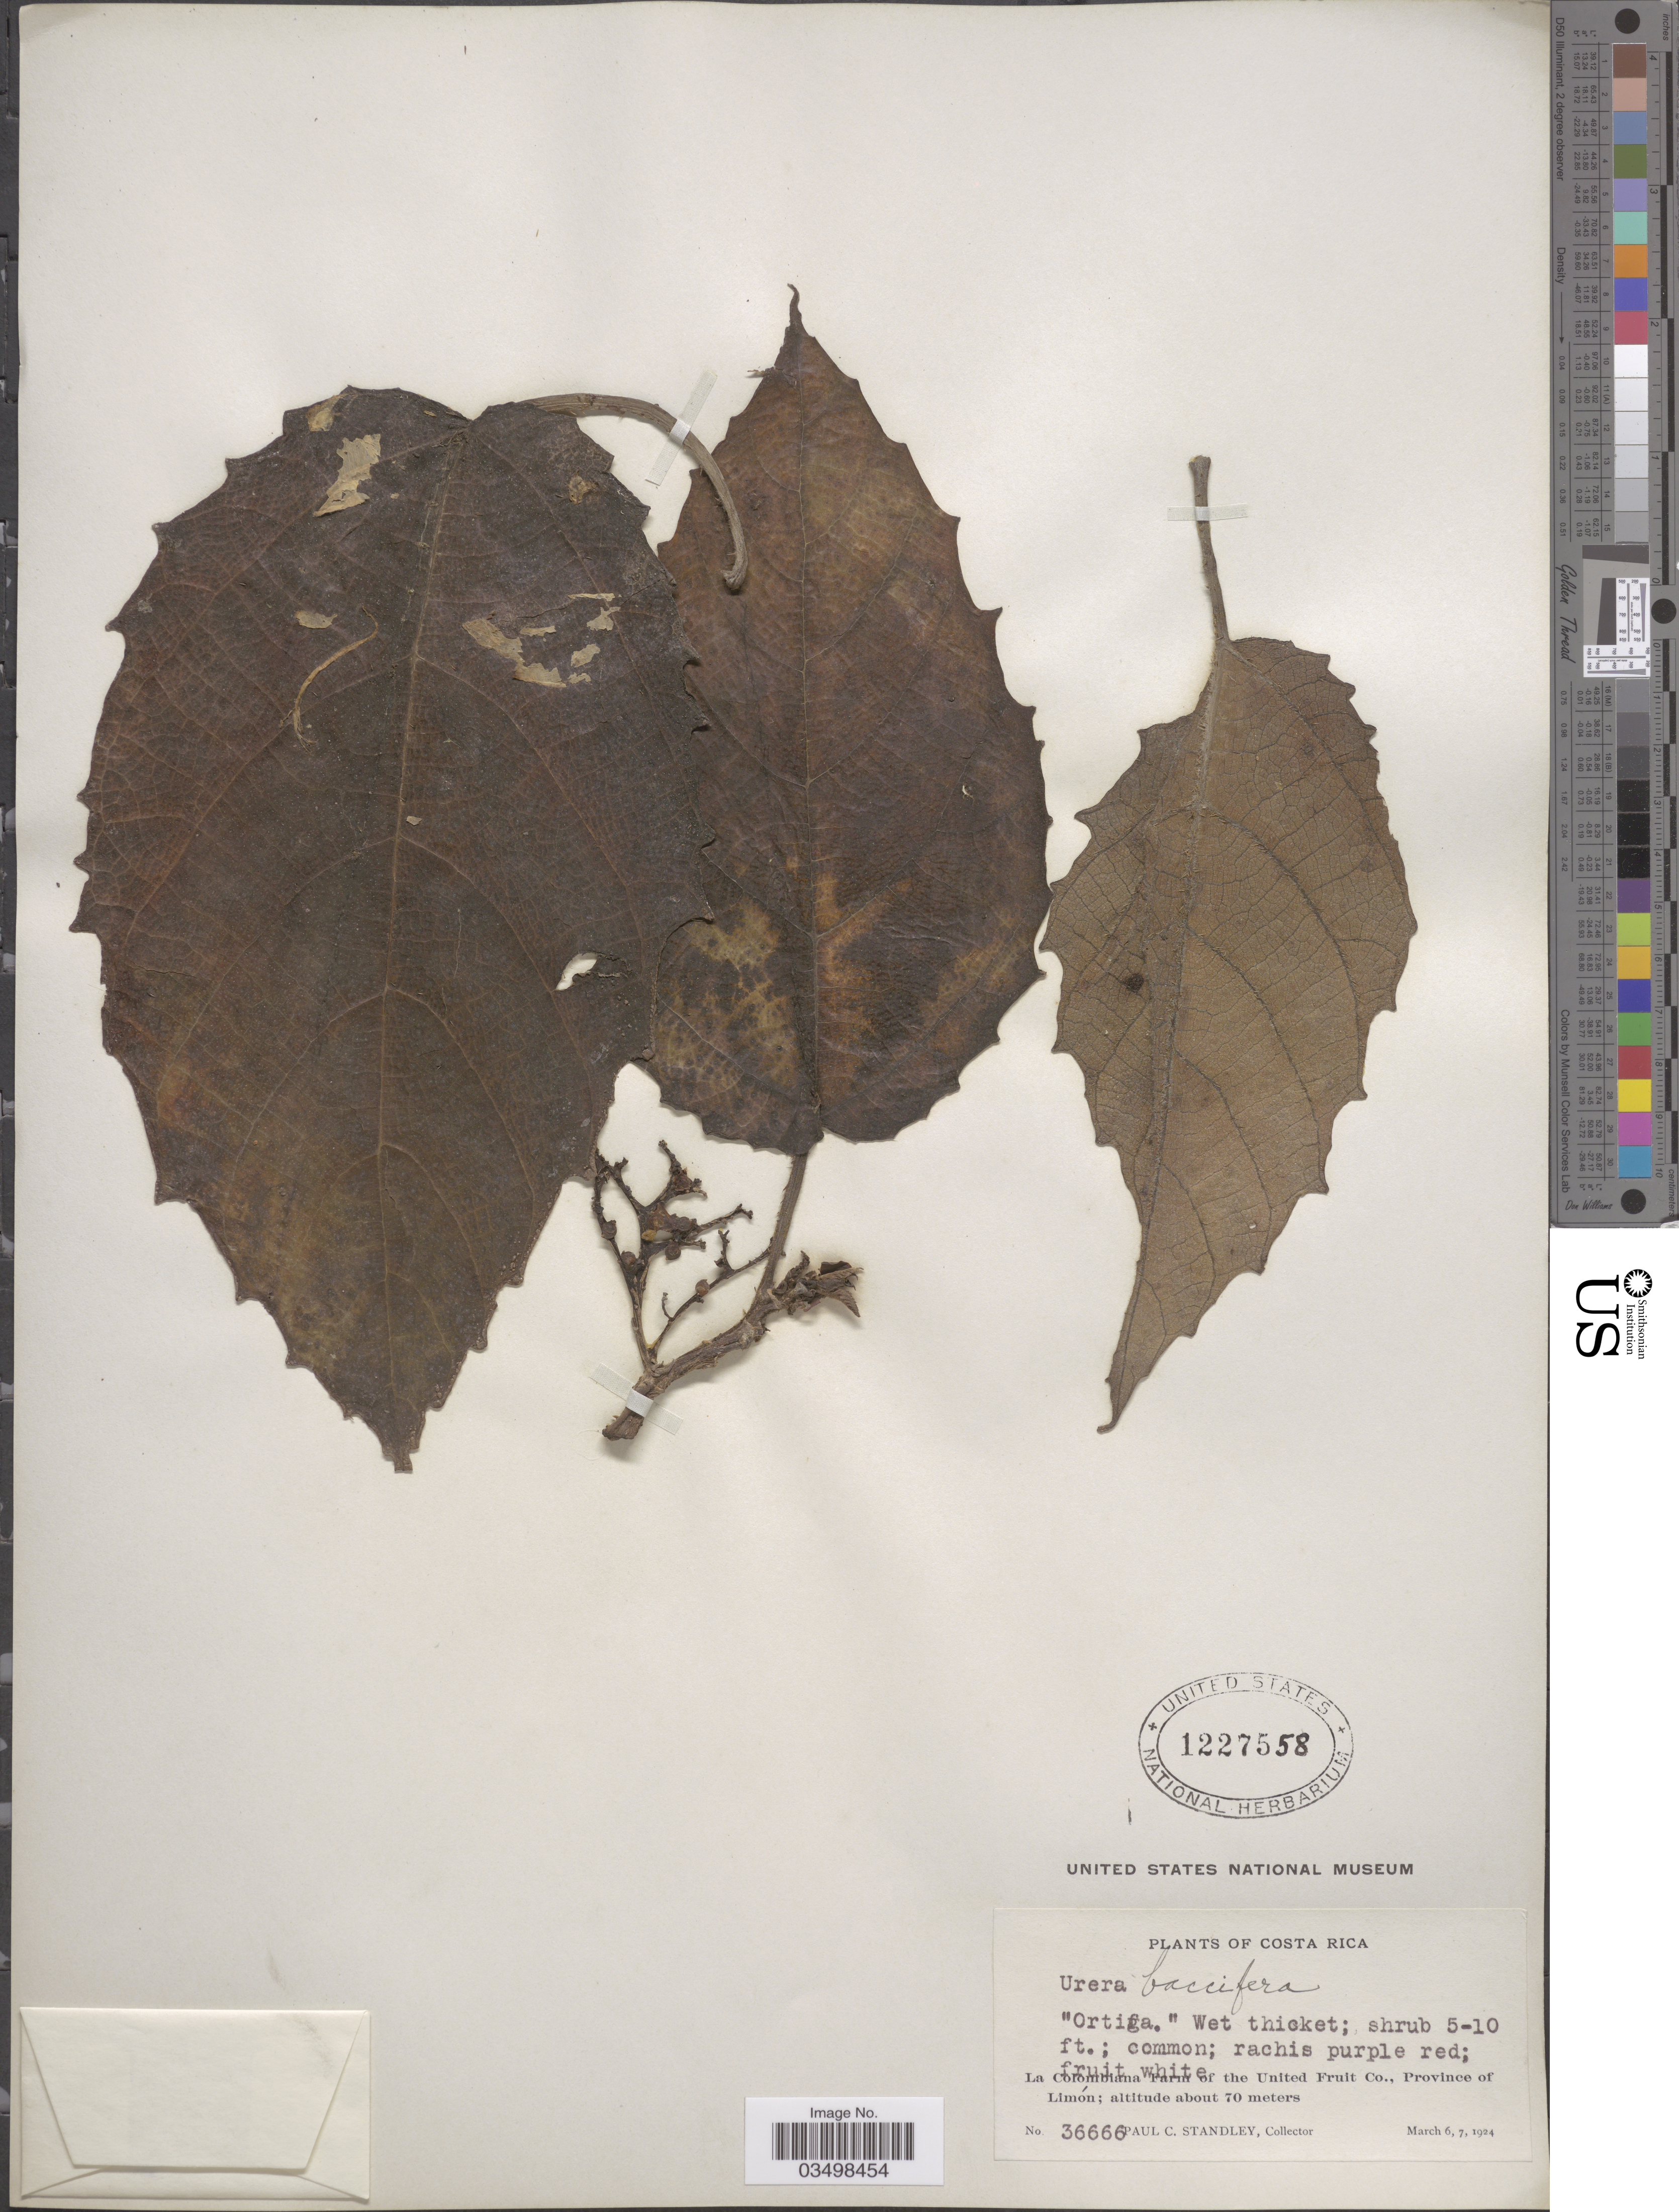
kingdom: Plantae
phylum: Tracheophyta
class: Magnoliopsida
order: Rosales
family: Urticaceae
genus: Urera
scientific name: Urera baccifera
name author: (L.) Gaudich. ex Wedd.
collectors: P. C. Standley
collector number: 36666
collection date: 1924-03-06/1924-03-07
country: Costa Rica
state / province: Limón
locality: La Colombiana Farm of the United Fruit Co., Province of Limón.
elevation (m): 70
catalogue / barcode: US 1227558